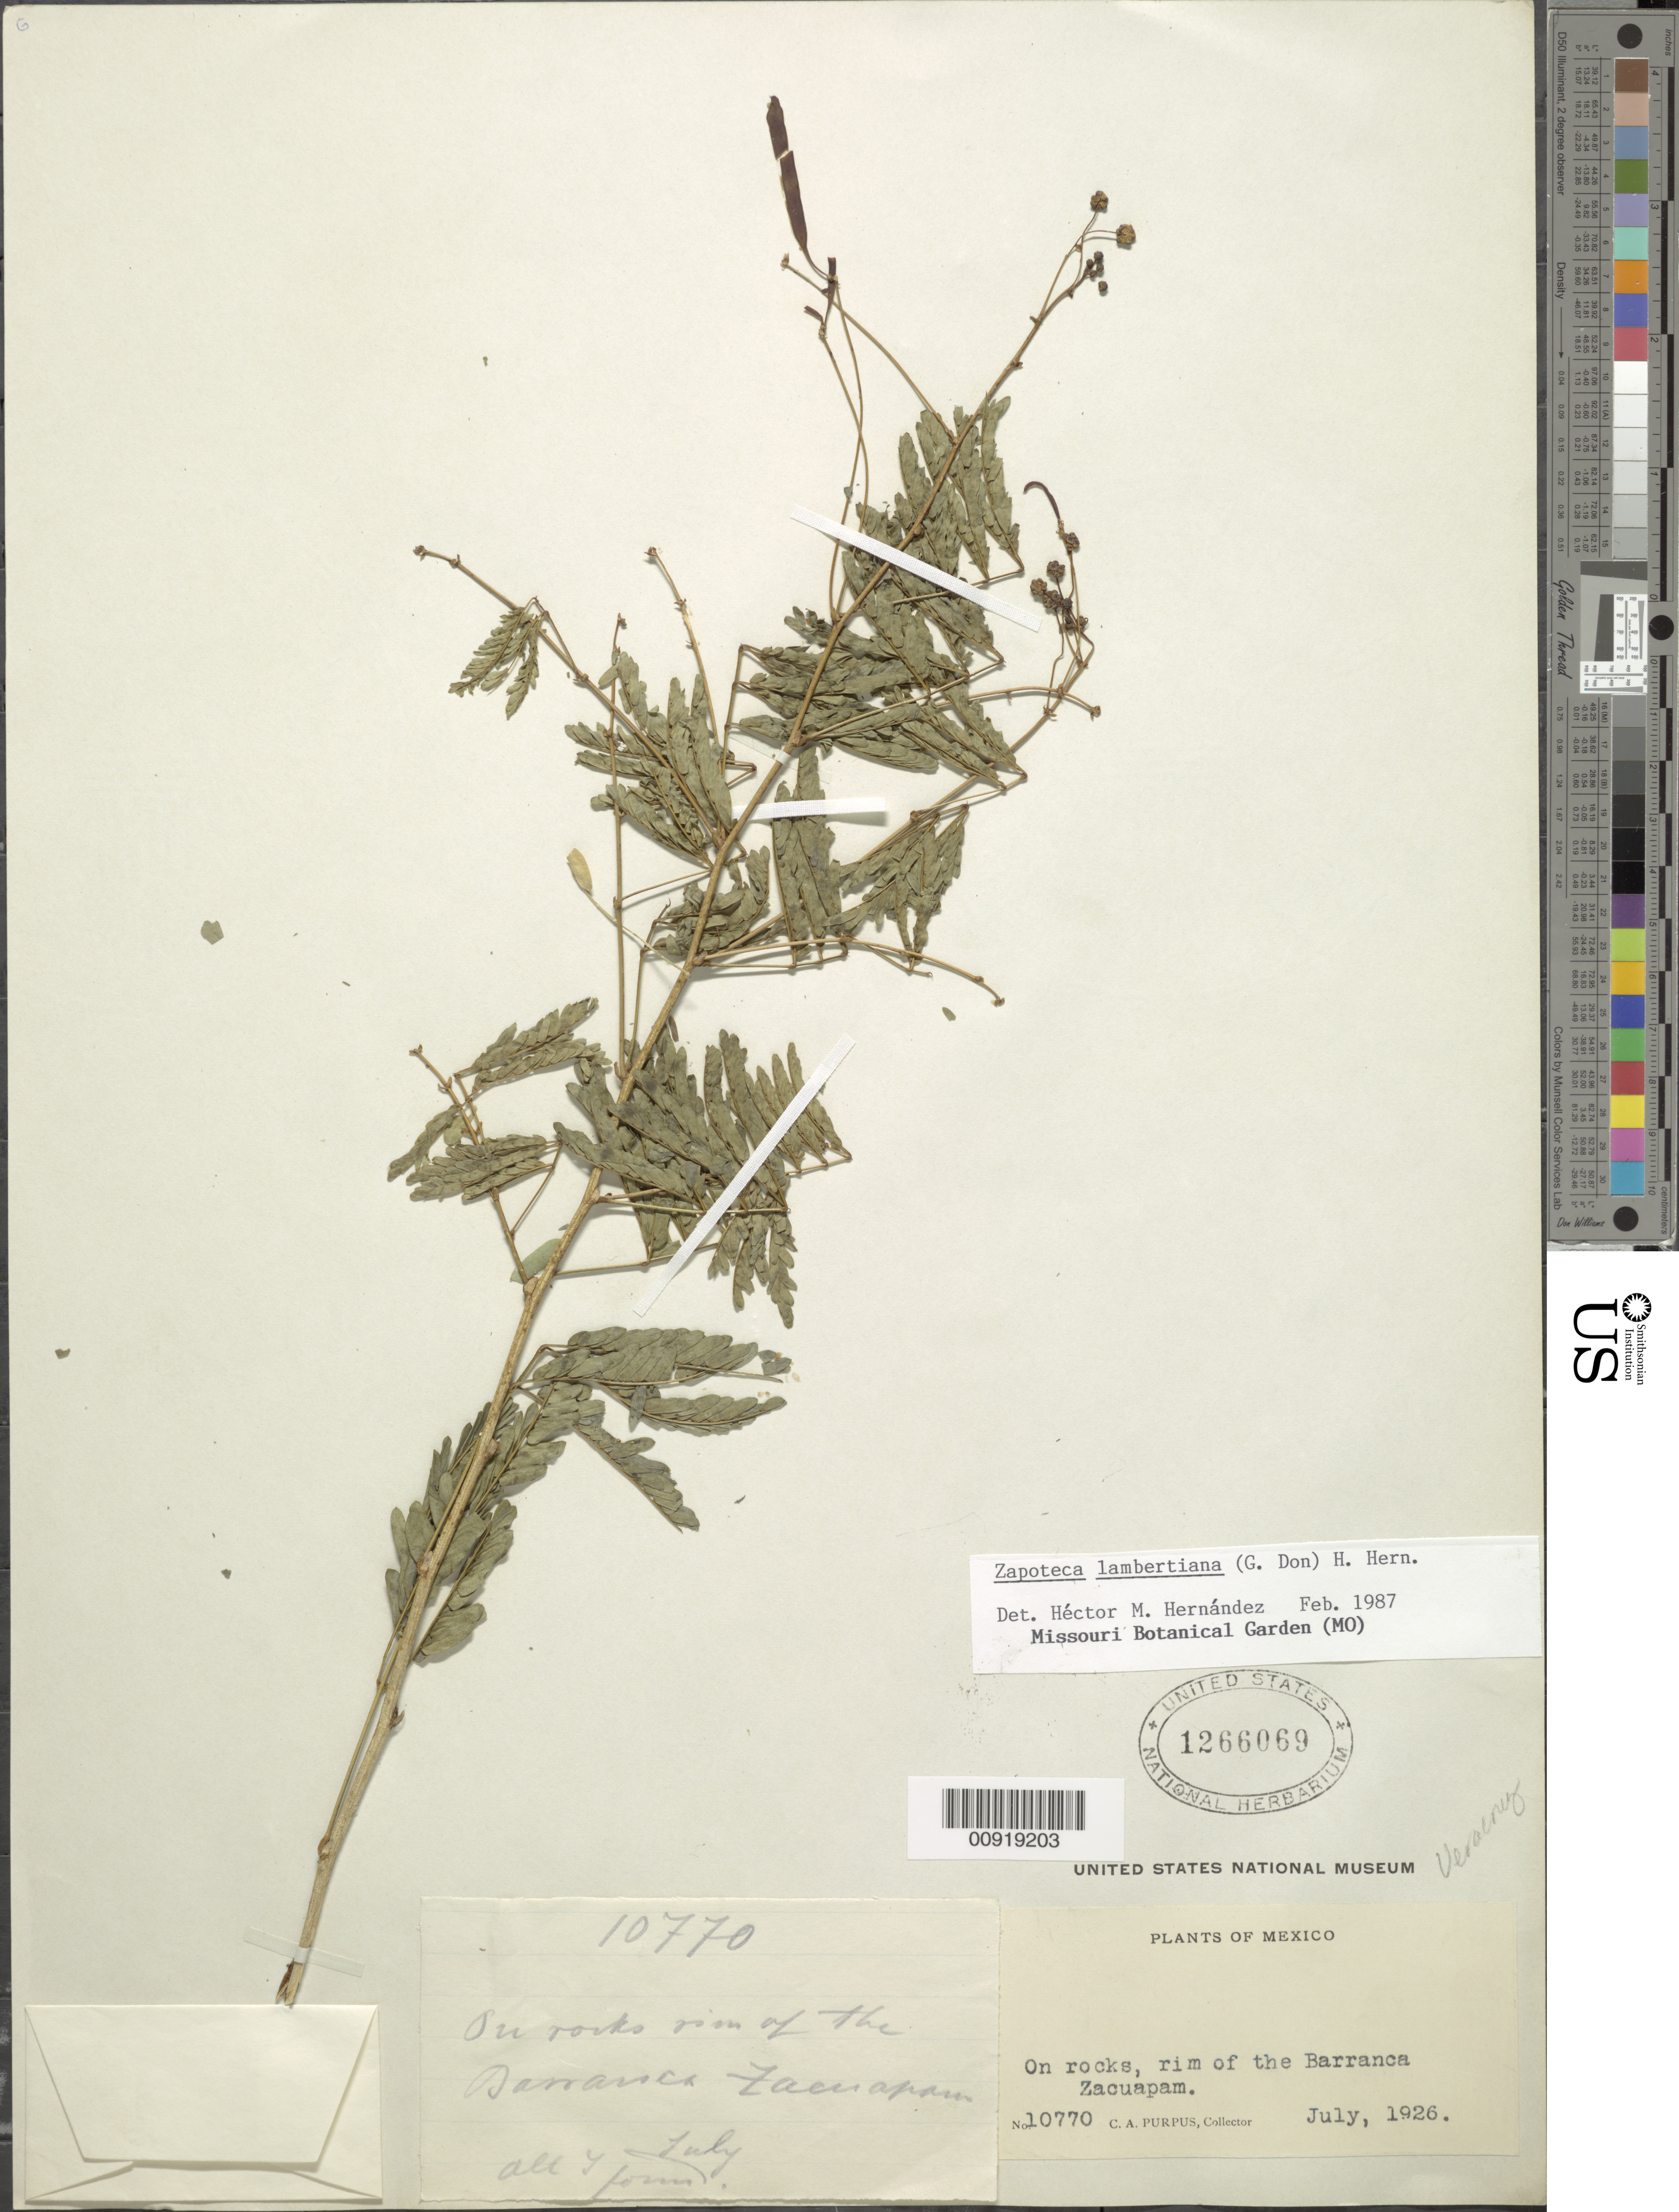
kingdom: Plantae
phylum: Tracheophyta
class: Magnoliopsida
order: Fabales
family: Fabaceae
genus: Zapoteca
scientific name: Zapoteca lambertiana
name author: (G. Don) H.M. Hern.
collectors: C. A. Purpus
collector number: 10770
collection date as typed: Jul 1926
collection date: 1926-07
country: Mexico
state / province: Veracruz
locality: Rim of Barranca Zacuapam.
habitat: On rocks.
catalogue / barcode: US 1266069